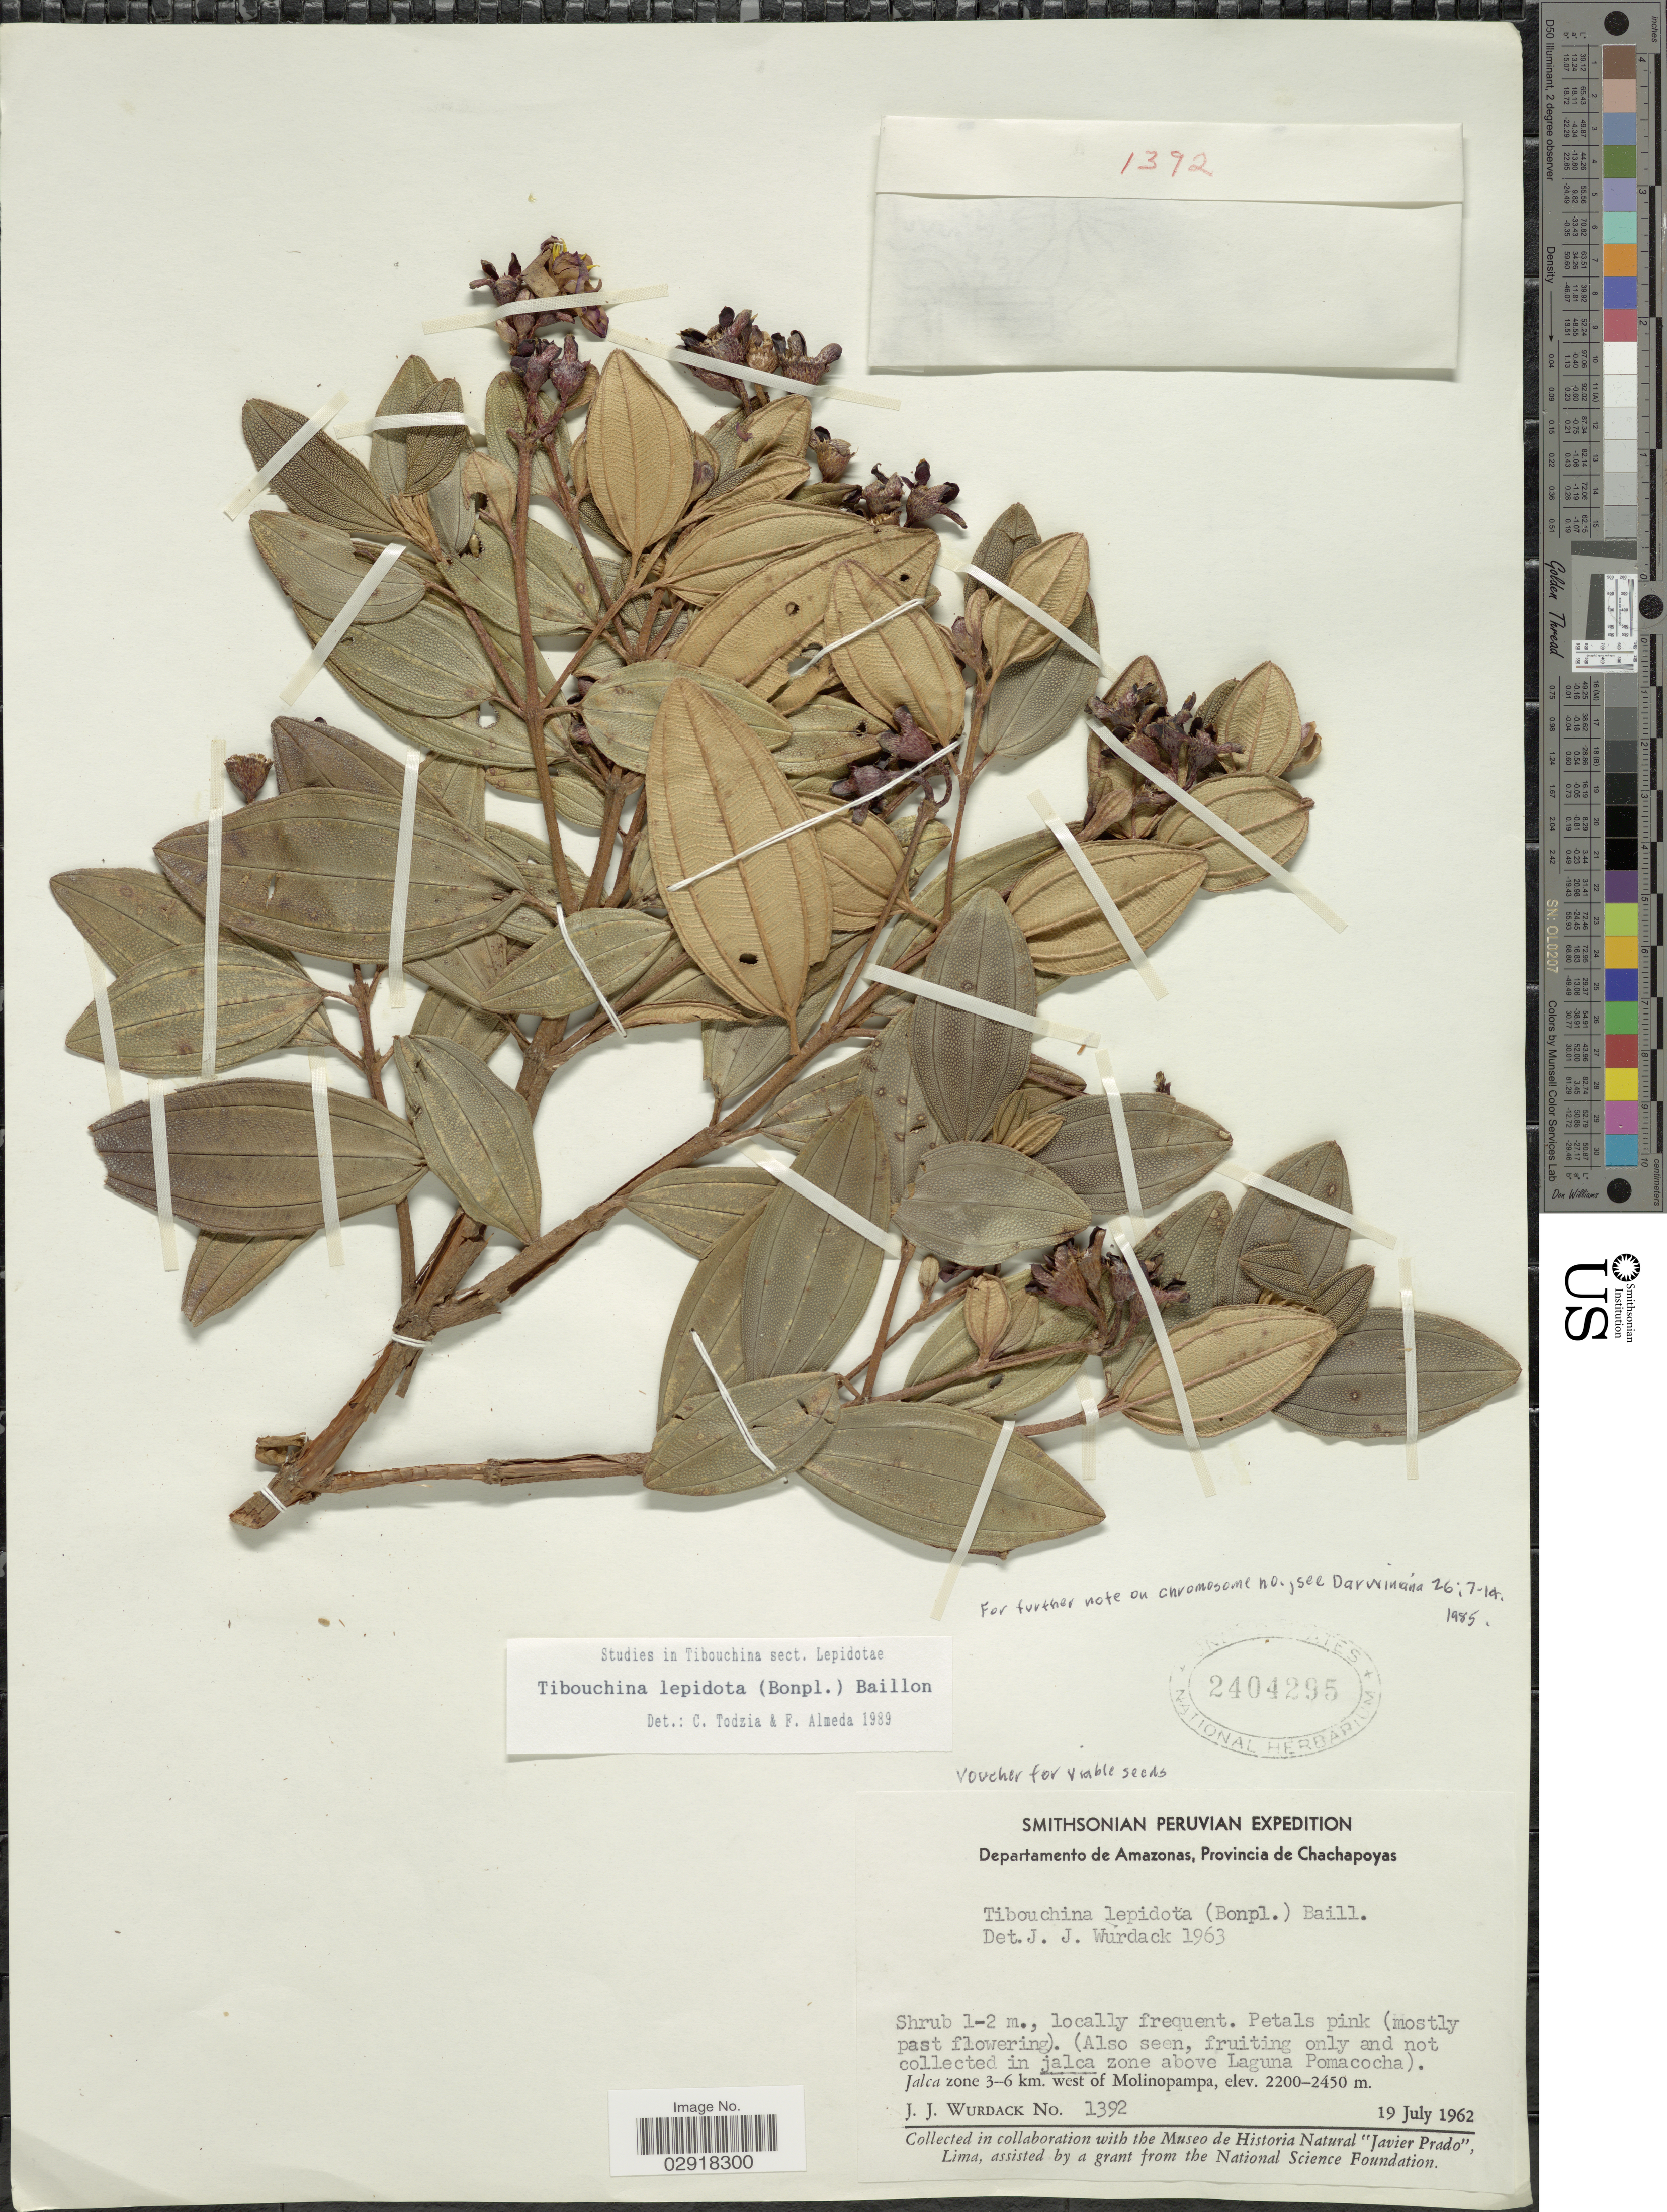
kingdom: Plantae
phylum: Tracheophyta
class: Magnoliopsida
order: Myrtales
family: Melastomataceae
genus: Andesanthus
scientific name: Andesanthus lepidotus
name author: (Humb. & Bonpl.) P.J.F. Guim. & Michelang.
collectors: J. J. Wurdack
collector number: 1392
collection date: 1962-07-19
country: Peru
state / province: Amazonas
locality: Departamento de Amazonas, Provincia de Chachapoyas, Also seen, fruiting only and not collected in jalca zone above Laguna Pomacocha, Jalca zone 3-6 km. west of Molinopampa.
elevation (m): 2200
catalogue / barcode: US 2404295